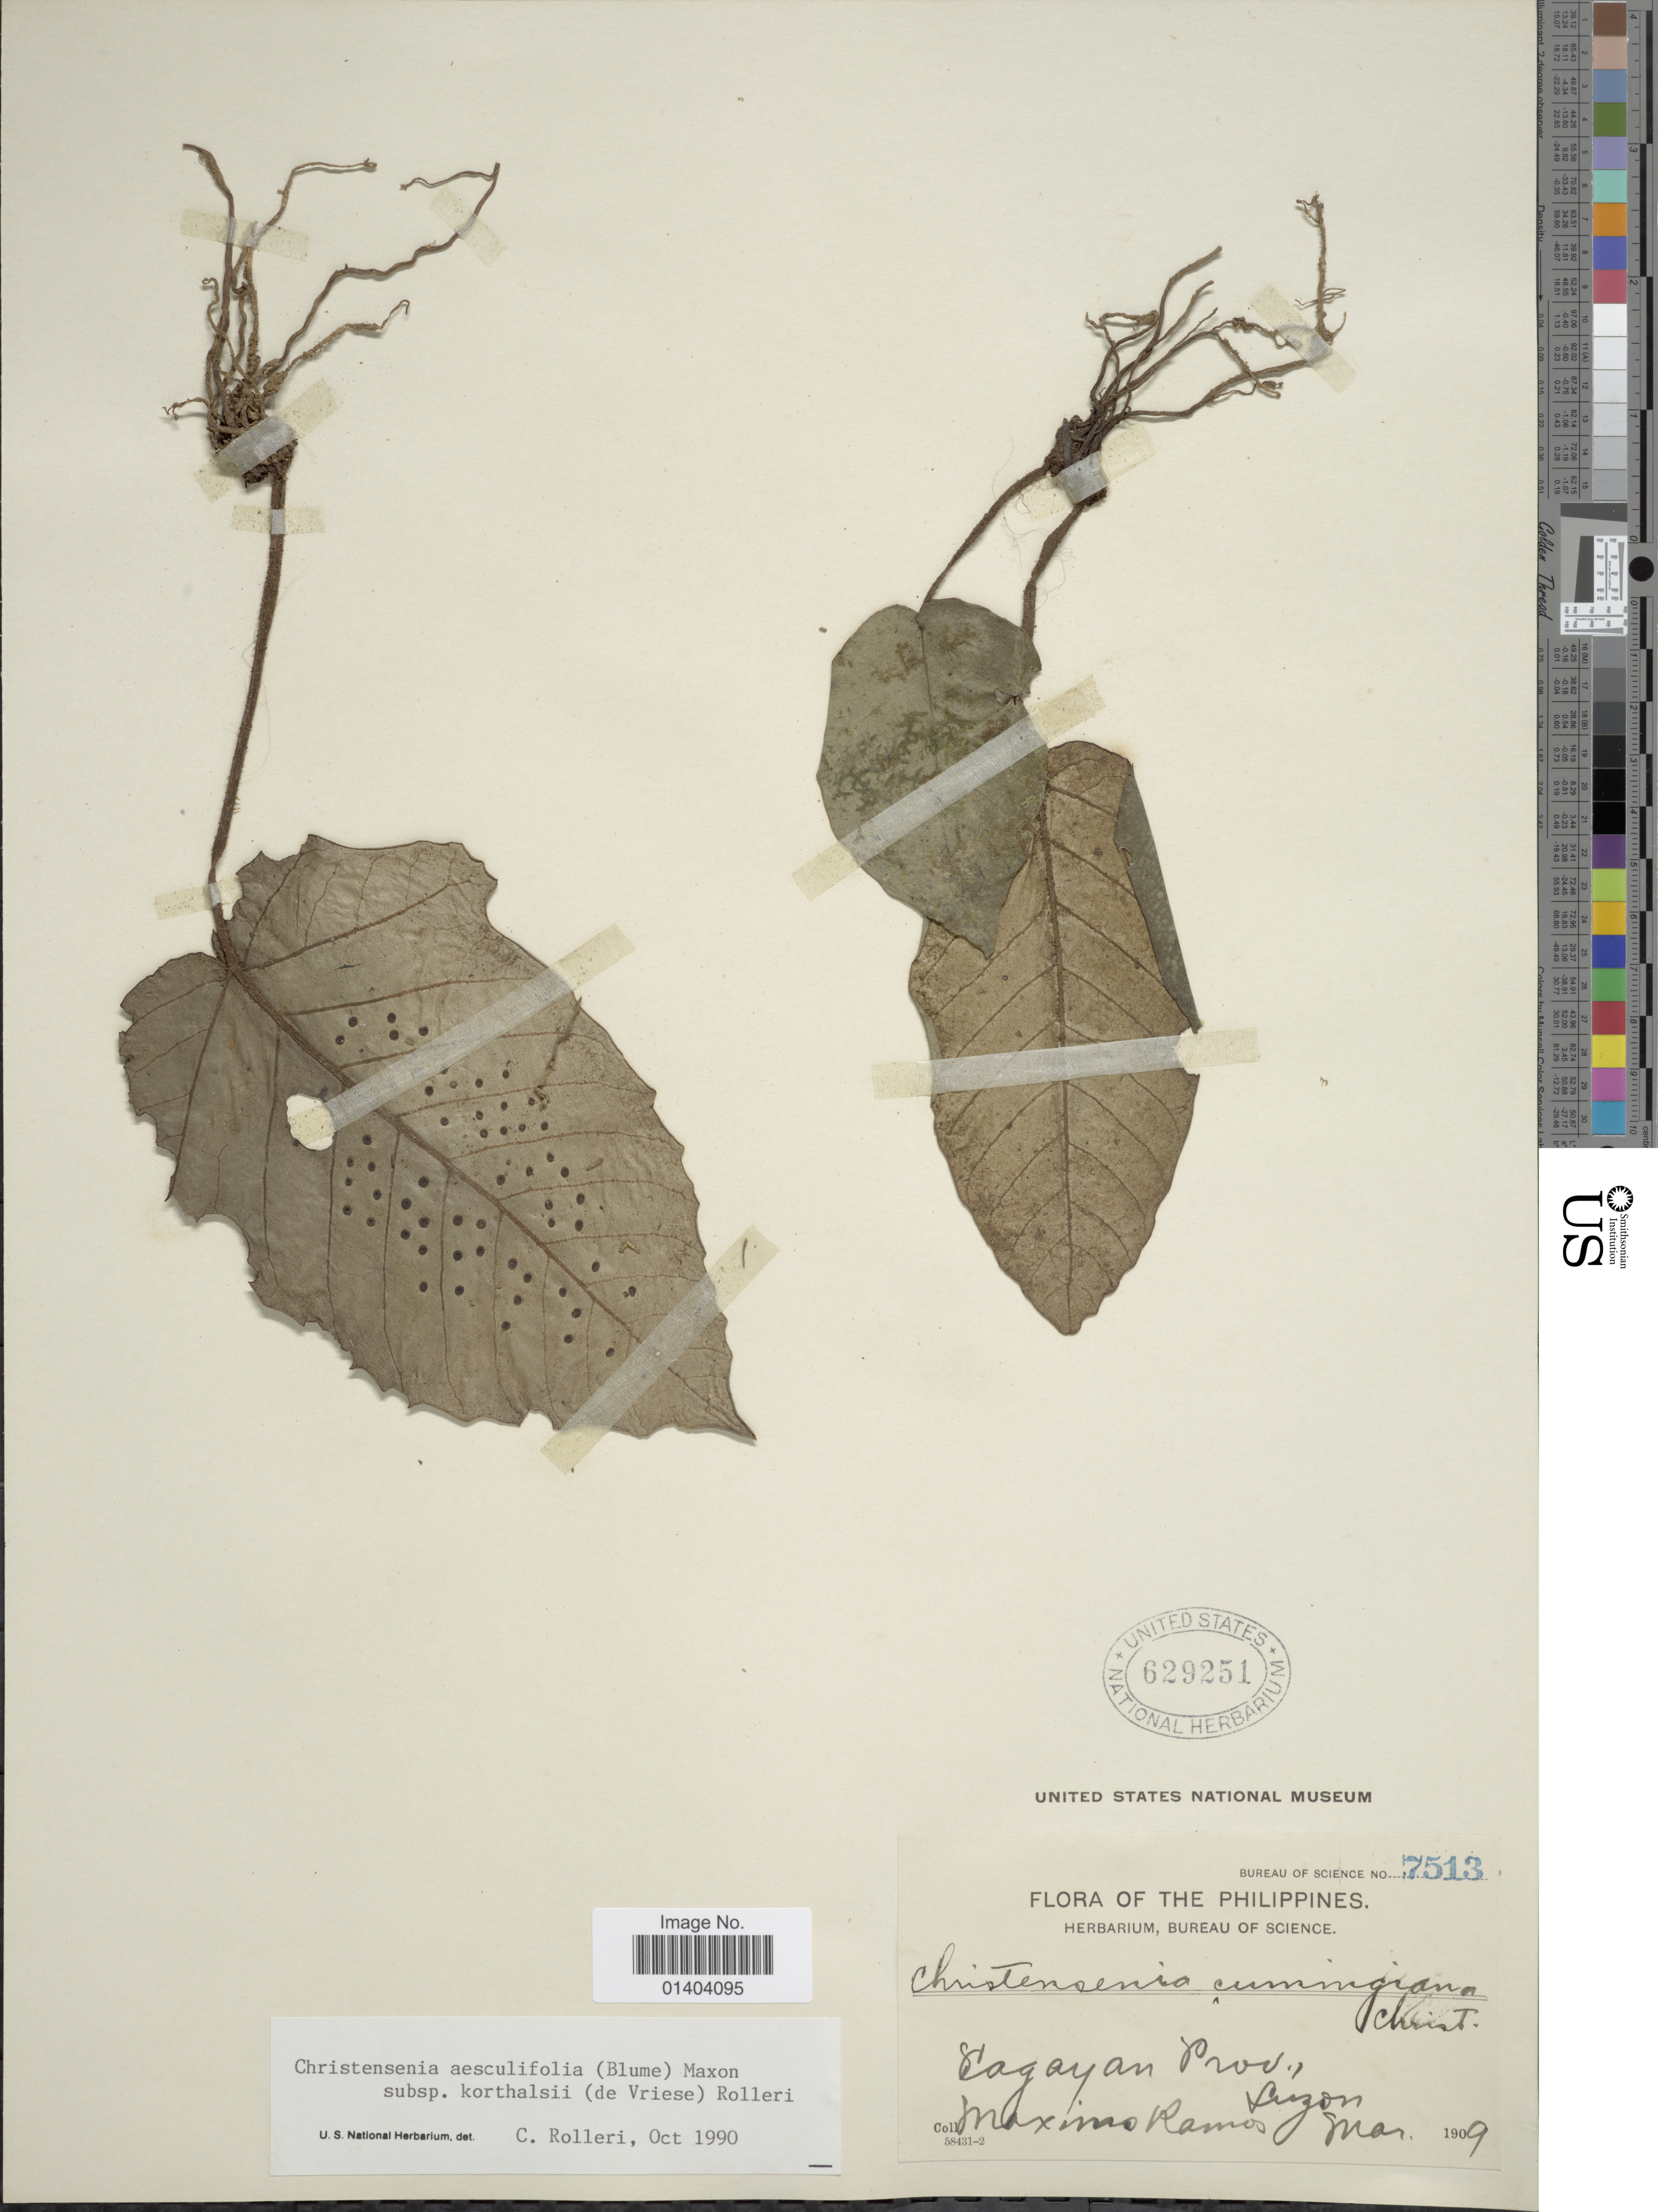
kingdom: Plantae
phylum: Tracheophyta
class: Polypodiopsida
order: Marattiales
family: Marattiaceae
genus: Christensenia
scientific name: Christensenia aesculifolia subsp. korthalsii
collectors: M. Ramos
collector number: Bureau of Science 7513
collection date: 1909-03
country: Philippines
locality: Cagayan prov., Luzon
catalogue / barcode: US 629251